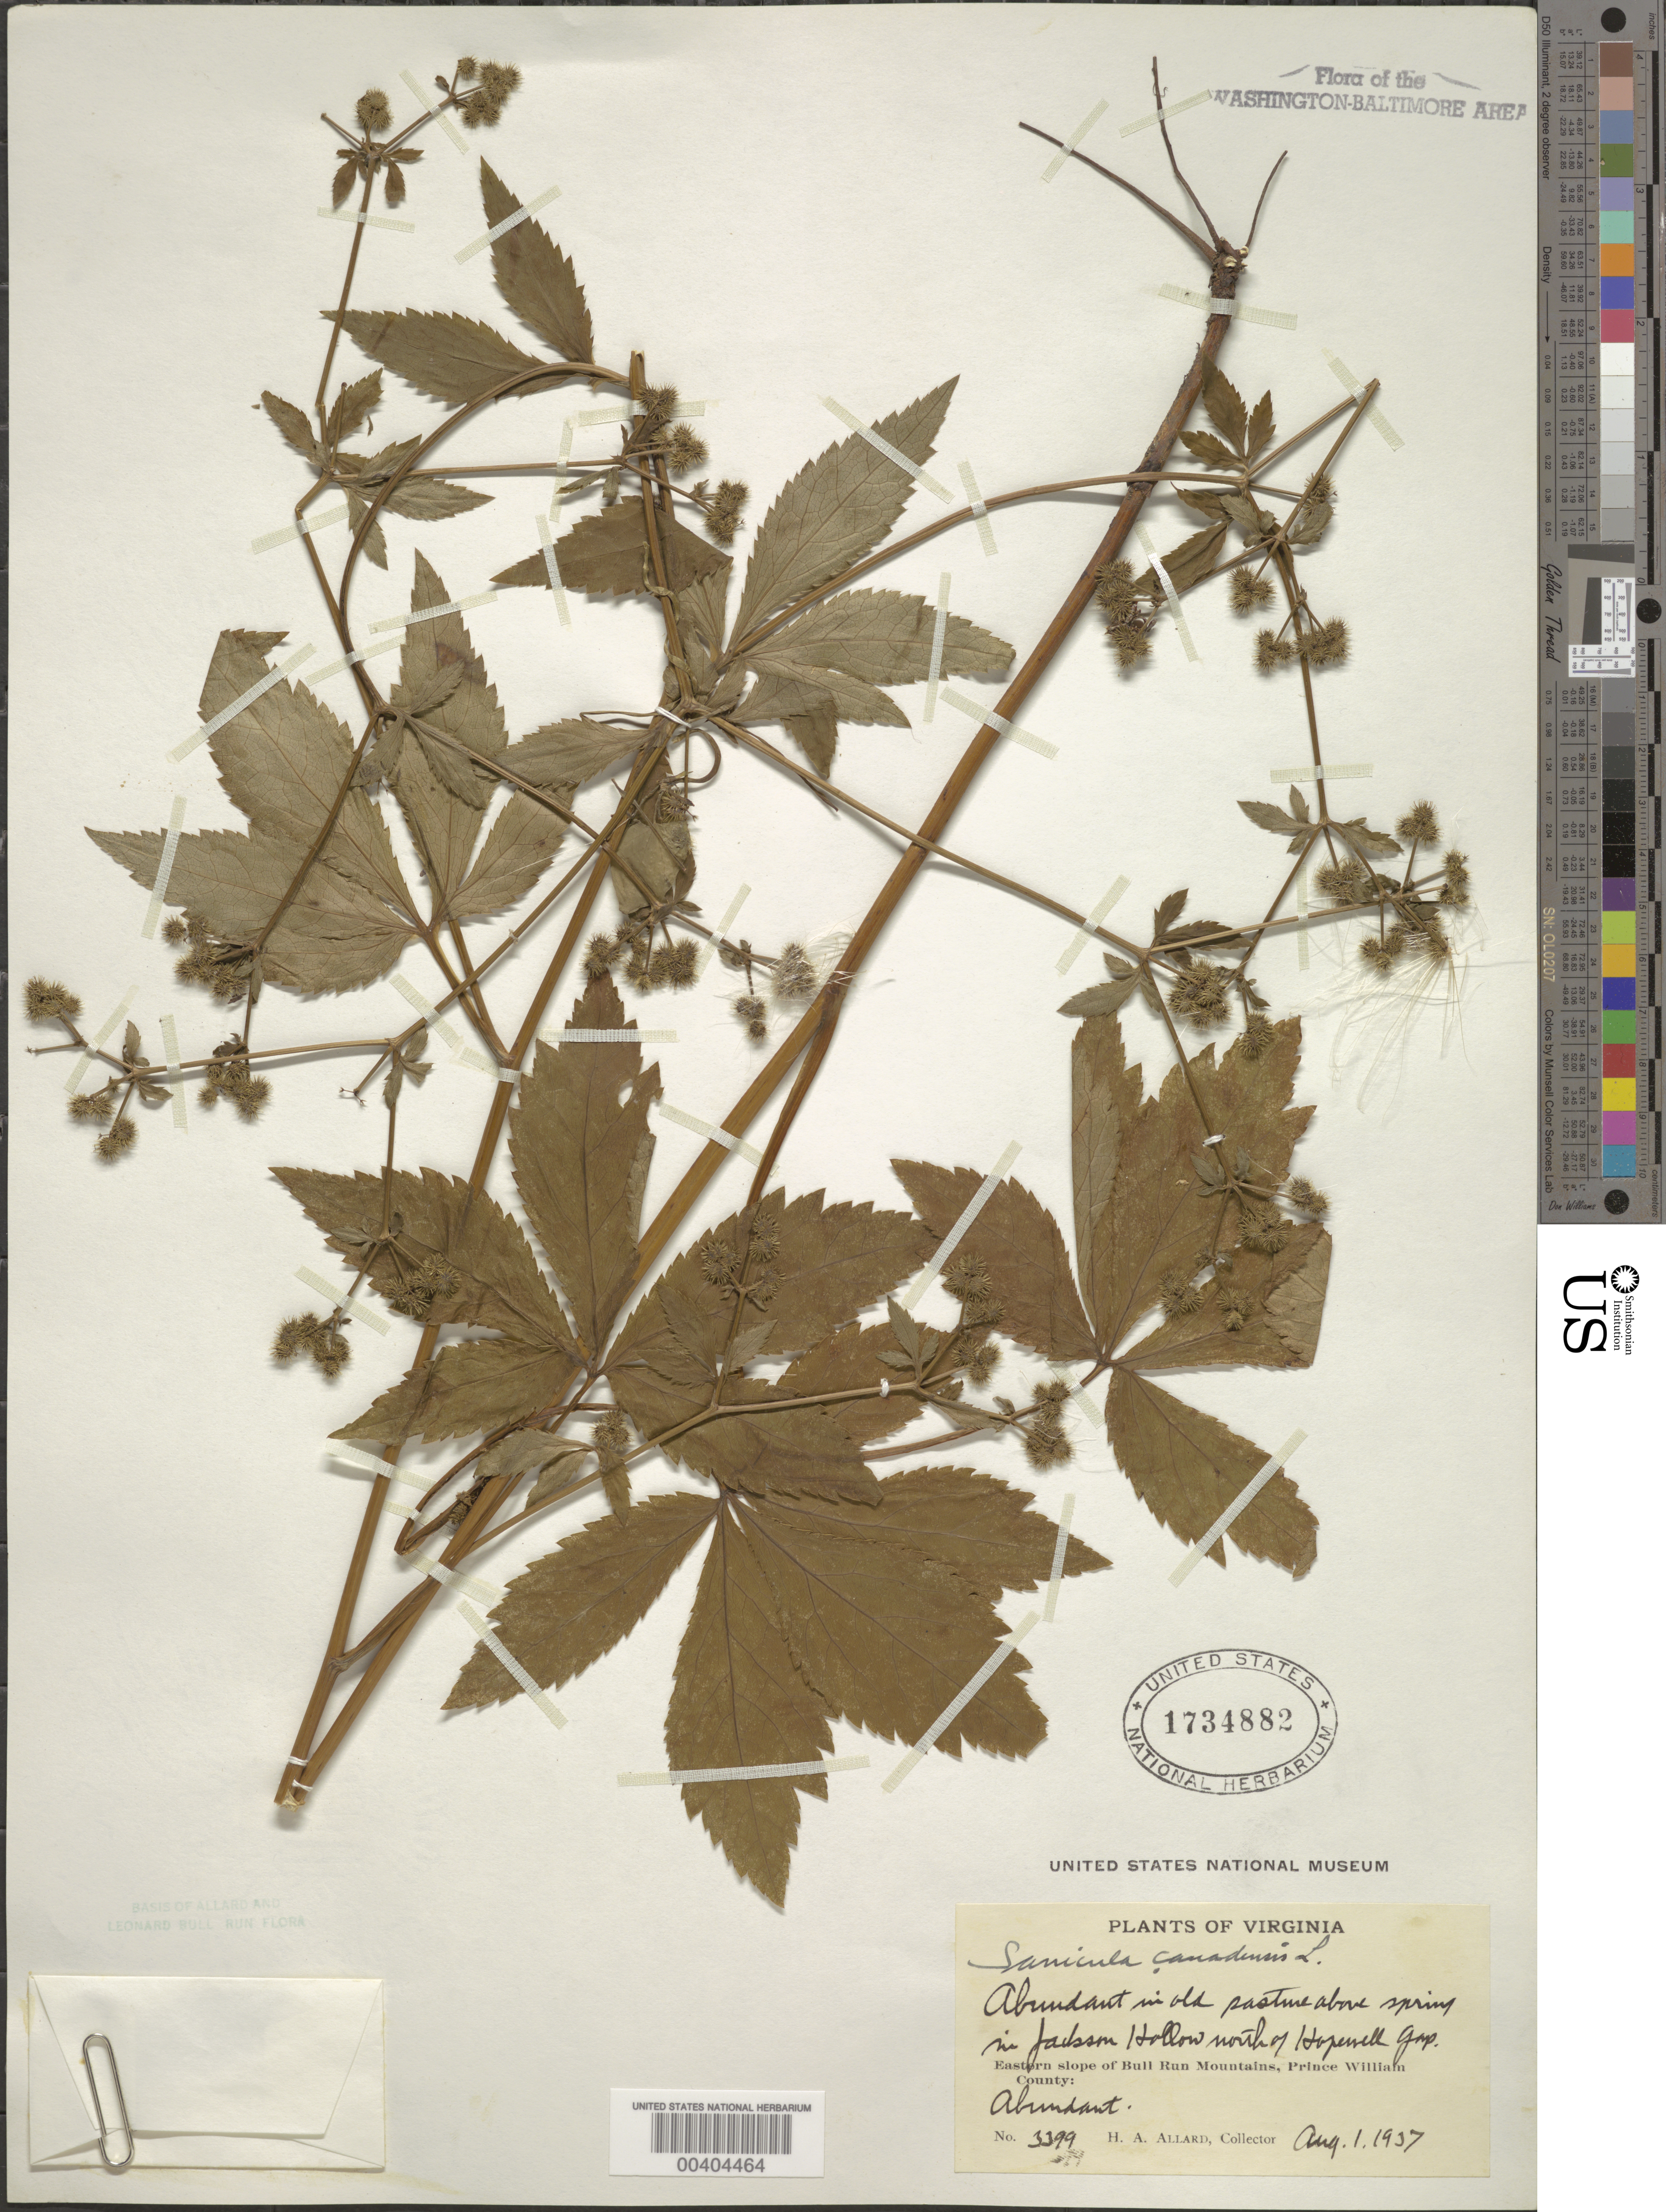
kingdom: Plantae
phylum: Tracheophyta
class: Magnoliopsida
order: Apiales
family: Apiaceae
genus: Sanicula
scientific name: Sanicula canadensis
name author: L.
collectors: H. A. Allard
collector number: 3399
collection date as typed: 01 Aug 1937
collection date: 1937-08-01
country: United States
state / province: Virginia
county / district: Fauquier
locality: North of Hopewell Gap, western slope of Bull Run Mountains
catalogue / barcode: US 1734882